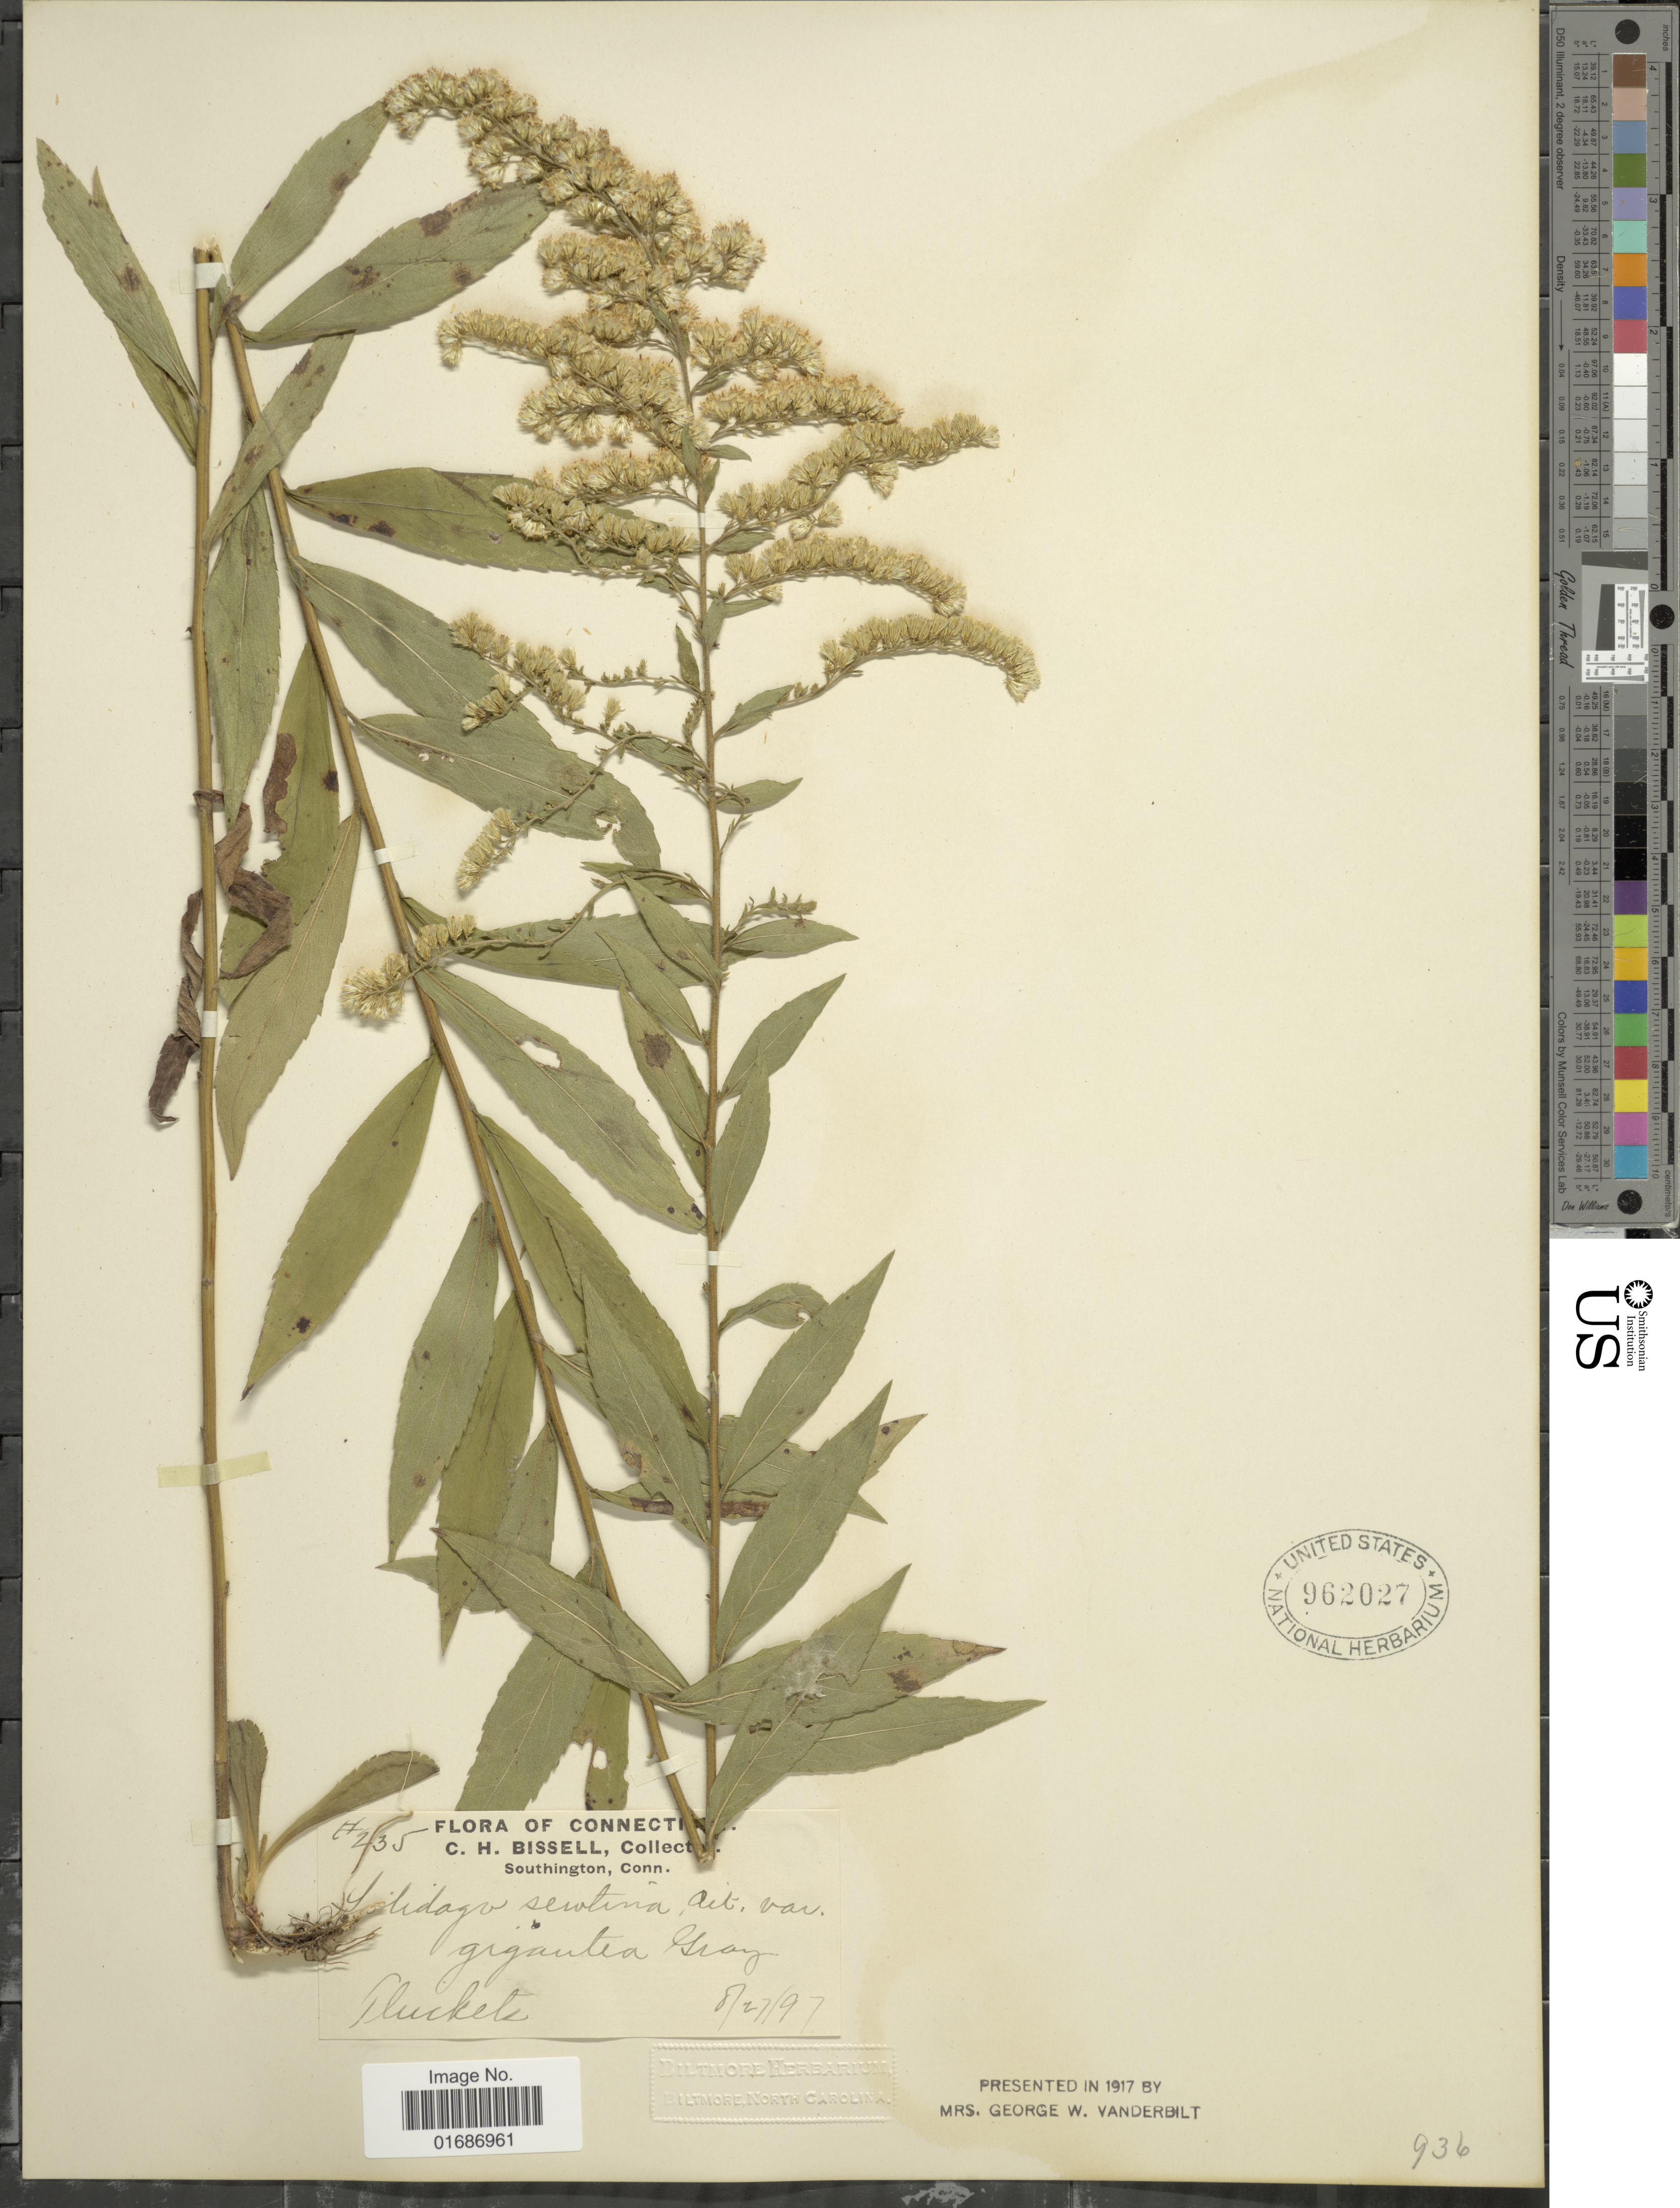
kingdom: Plantae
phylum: Tracheophyta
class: Magnoliopsida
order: Asterales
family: Asteraceae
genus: Solidago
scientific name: Solidago gigantea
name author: Aiton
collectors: C. Bissell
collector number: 235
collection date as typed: Transcribed d/m/y: 27/8/97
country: United States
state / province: Connecticut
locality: Southington, Conn. Thickets.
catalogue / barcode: US 962027